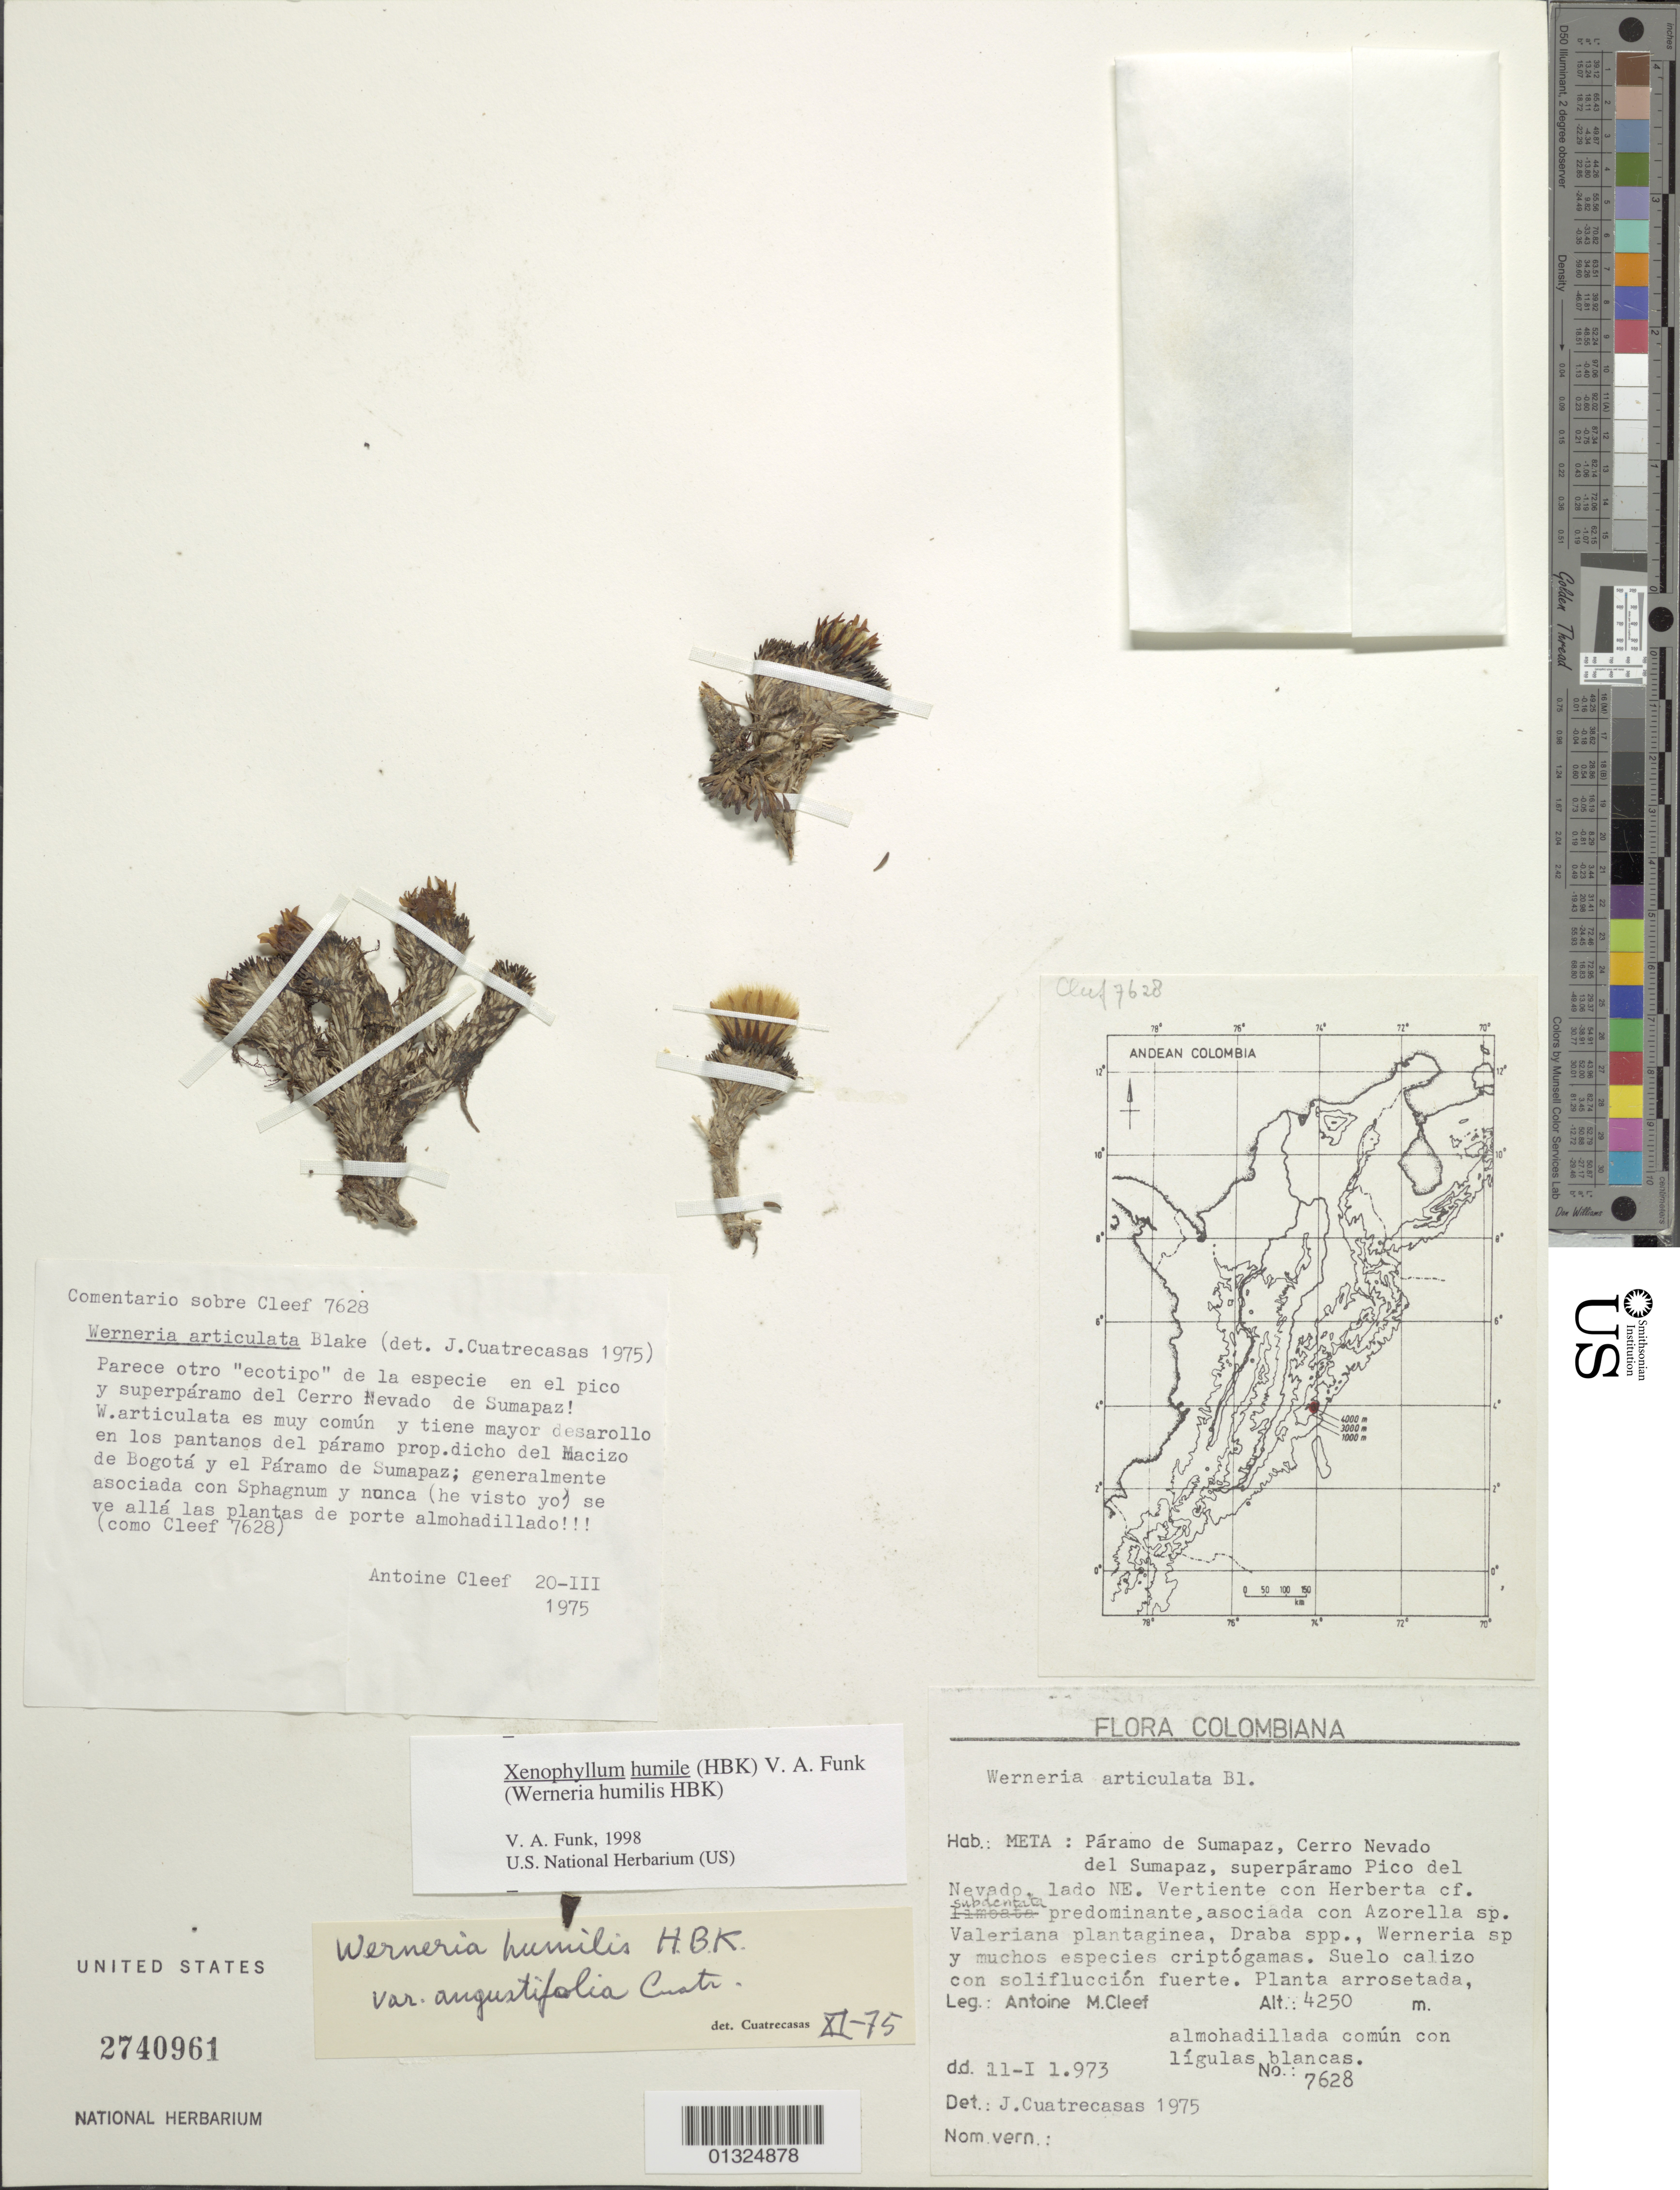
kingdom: Plantae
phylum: Tracheophyta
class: Magnoliopsida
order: Asterales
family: Asteraceae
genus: Xenophyllum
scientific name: Xenophyllum humile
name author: (Kunth) V.A. Funk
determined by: Funk, Vicki A., (BOT), Smithsonian Institution - National Museum of Natural History (UNITED STATES)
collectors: A. M. Cleef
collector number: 7628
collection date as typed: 11 Jan 1973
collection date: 1973-01-11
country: Colombia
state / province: Meta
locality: Meta: Páramo de Sumapaz, Cerro Nevado del Sumapaz,Pico del Navado, lado NE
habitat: Superparamo. Vertiente con Herberta cf. subdentata predominante, asociada con Azorella sp., Valeriana plantaginea, Draba ssp., Werneria sp. y muchos especies criptogamas.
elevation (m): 4250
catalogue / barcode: US 2740961